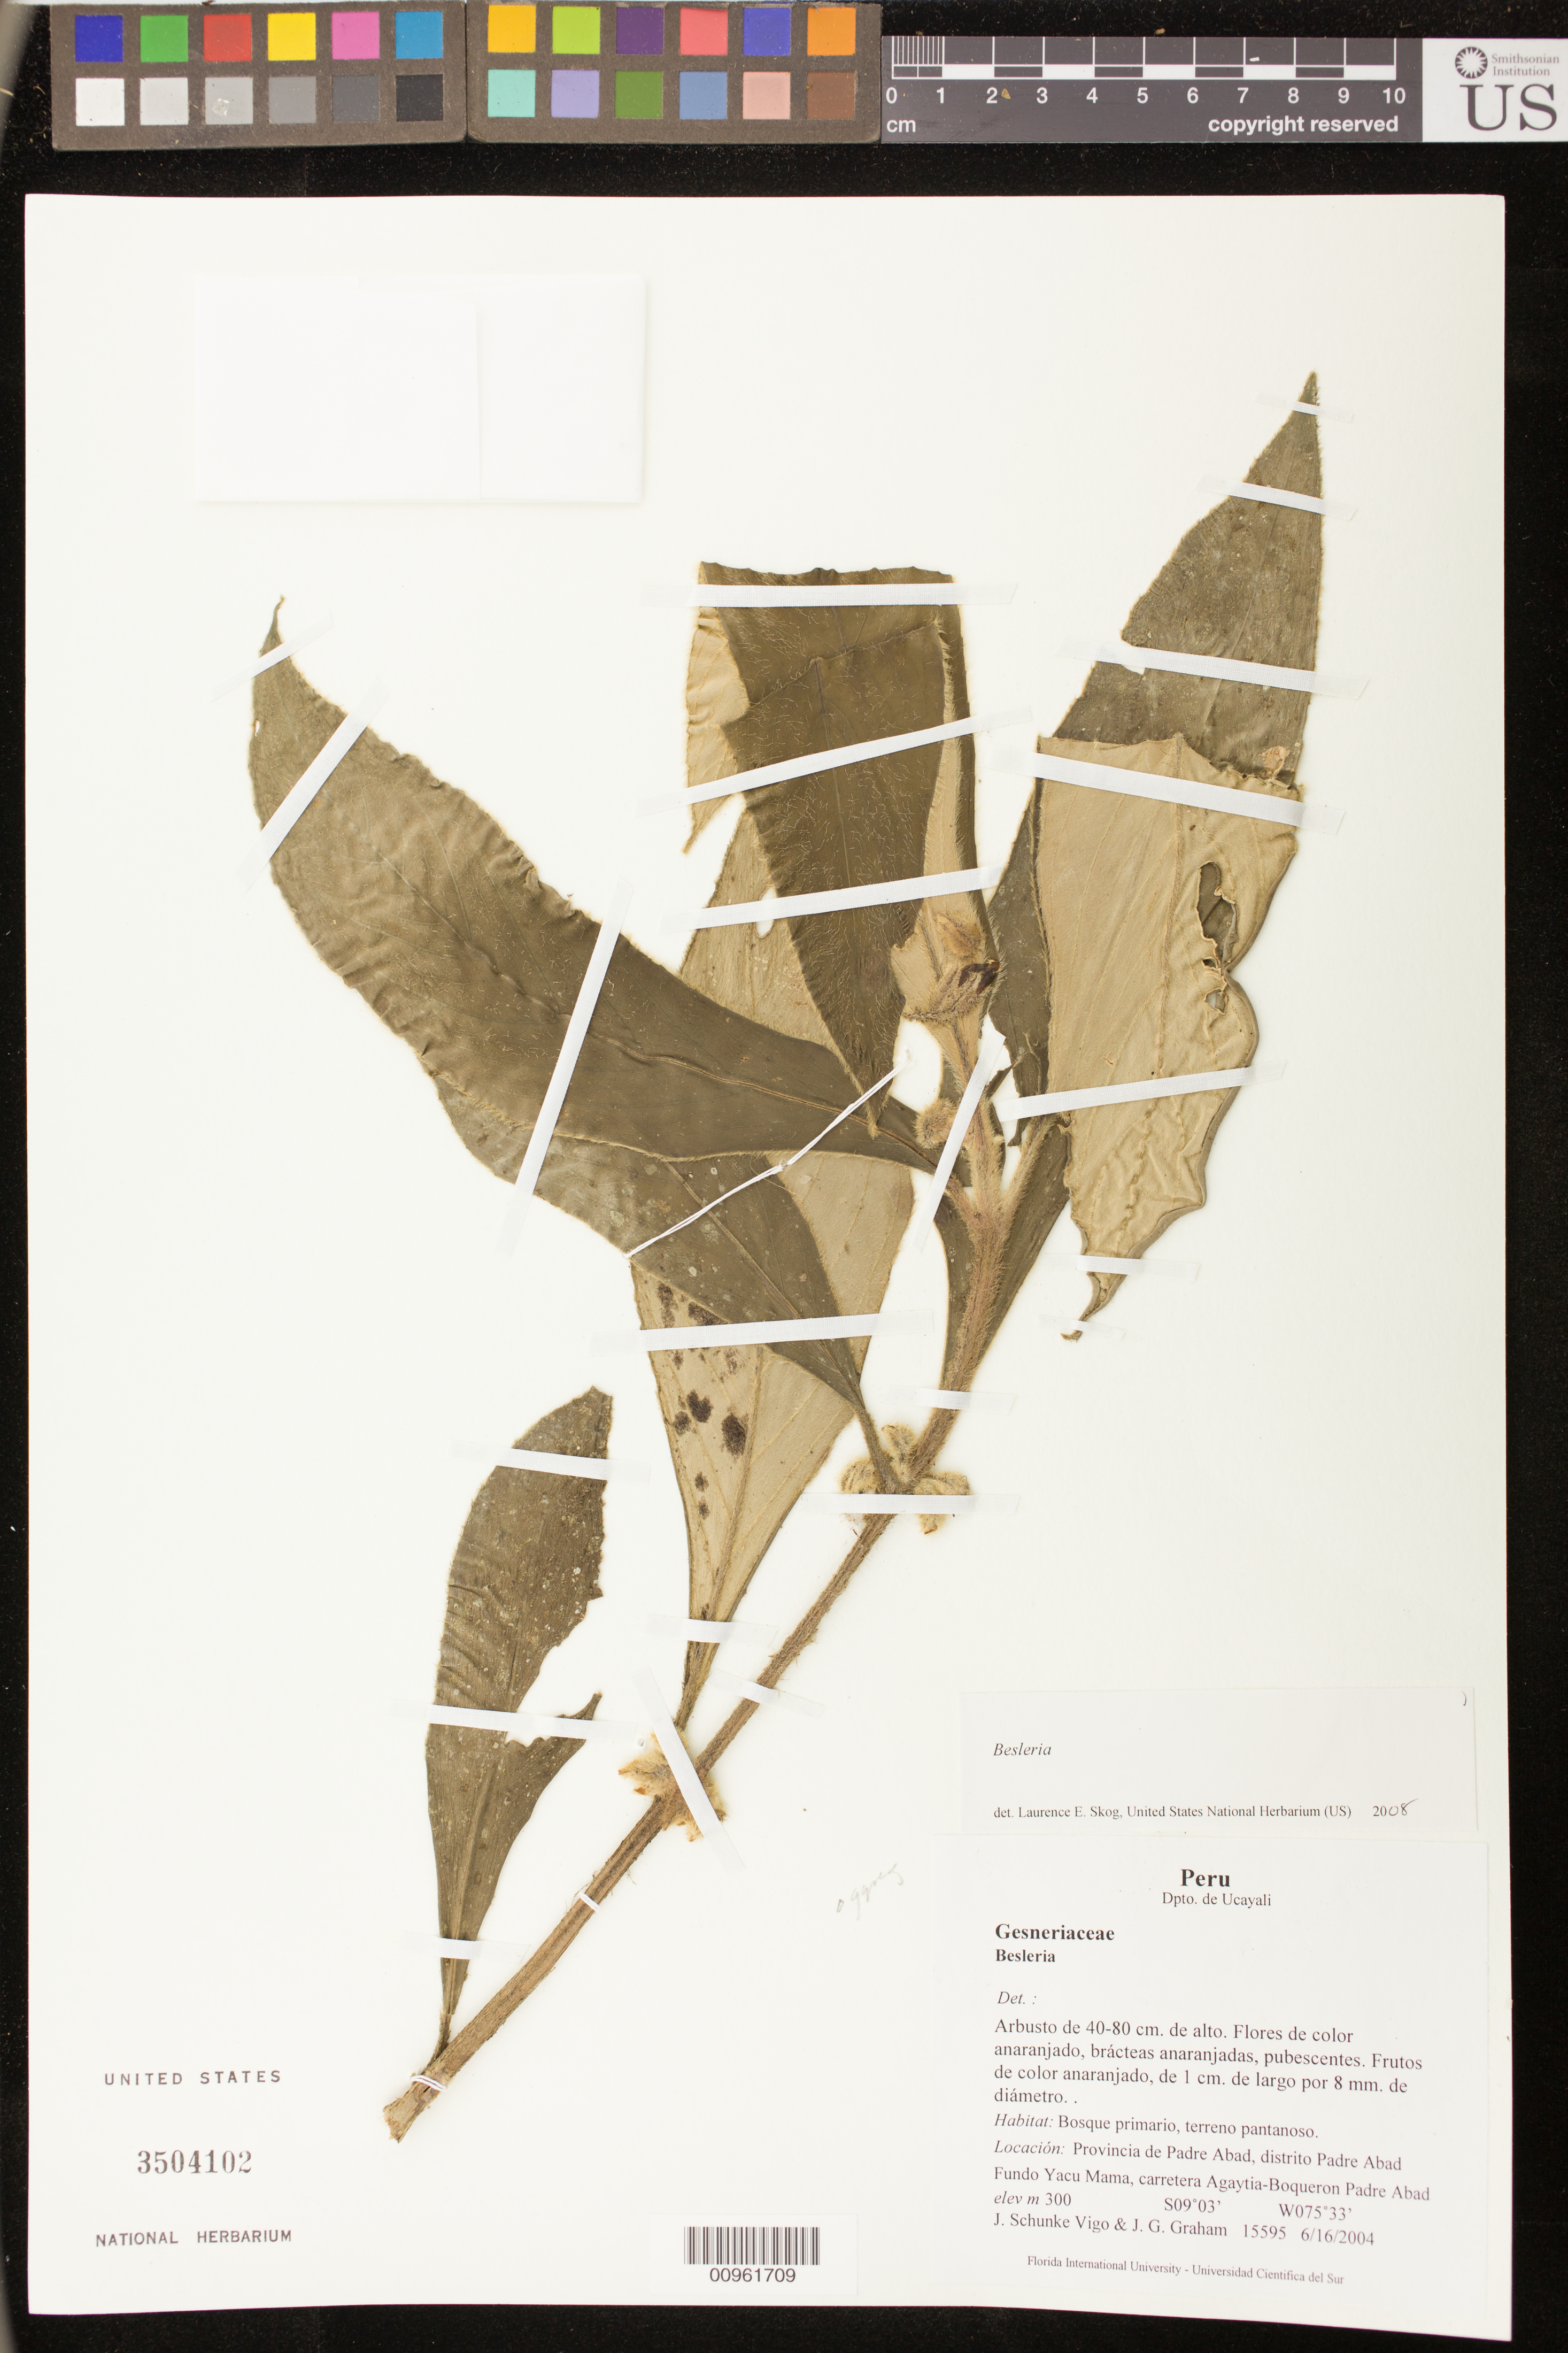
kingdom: Plantae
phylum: Tracheophyta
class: Magnoliopsida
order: Lamiales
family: Gesneriaceae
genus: Besleria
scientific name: Besleria sp.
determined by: Skog, Laurence E.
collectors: J. Schunke Vigo & J. G. Graham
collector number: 15595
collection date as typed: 16 Jun 2004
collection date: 2004-06-16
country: Peru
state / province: Ucayali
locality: Provincia de Padre Abad, distrito Padre Abad, Fundo Yacu Mama, carretera Agaytia-Boqueron Padre Abad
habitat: Bosque primario, terreno pantanoso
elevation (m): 300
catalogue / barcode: US 3504102